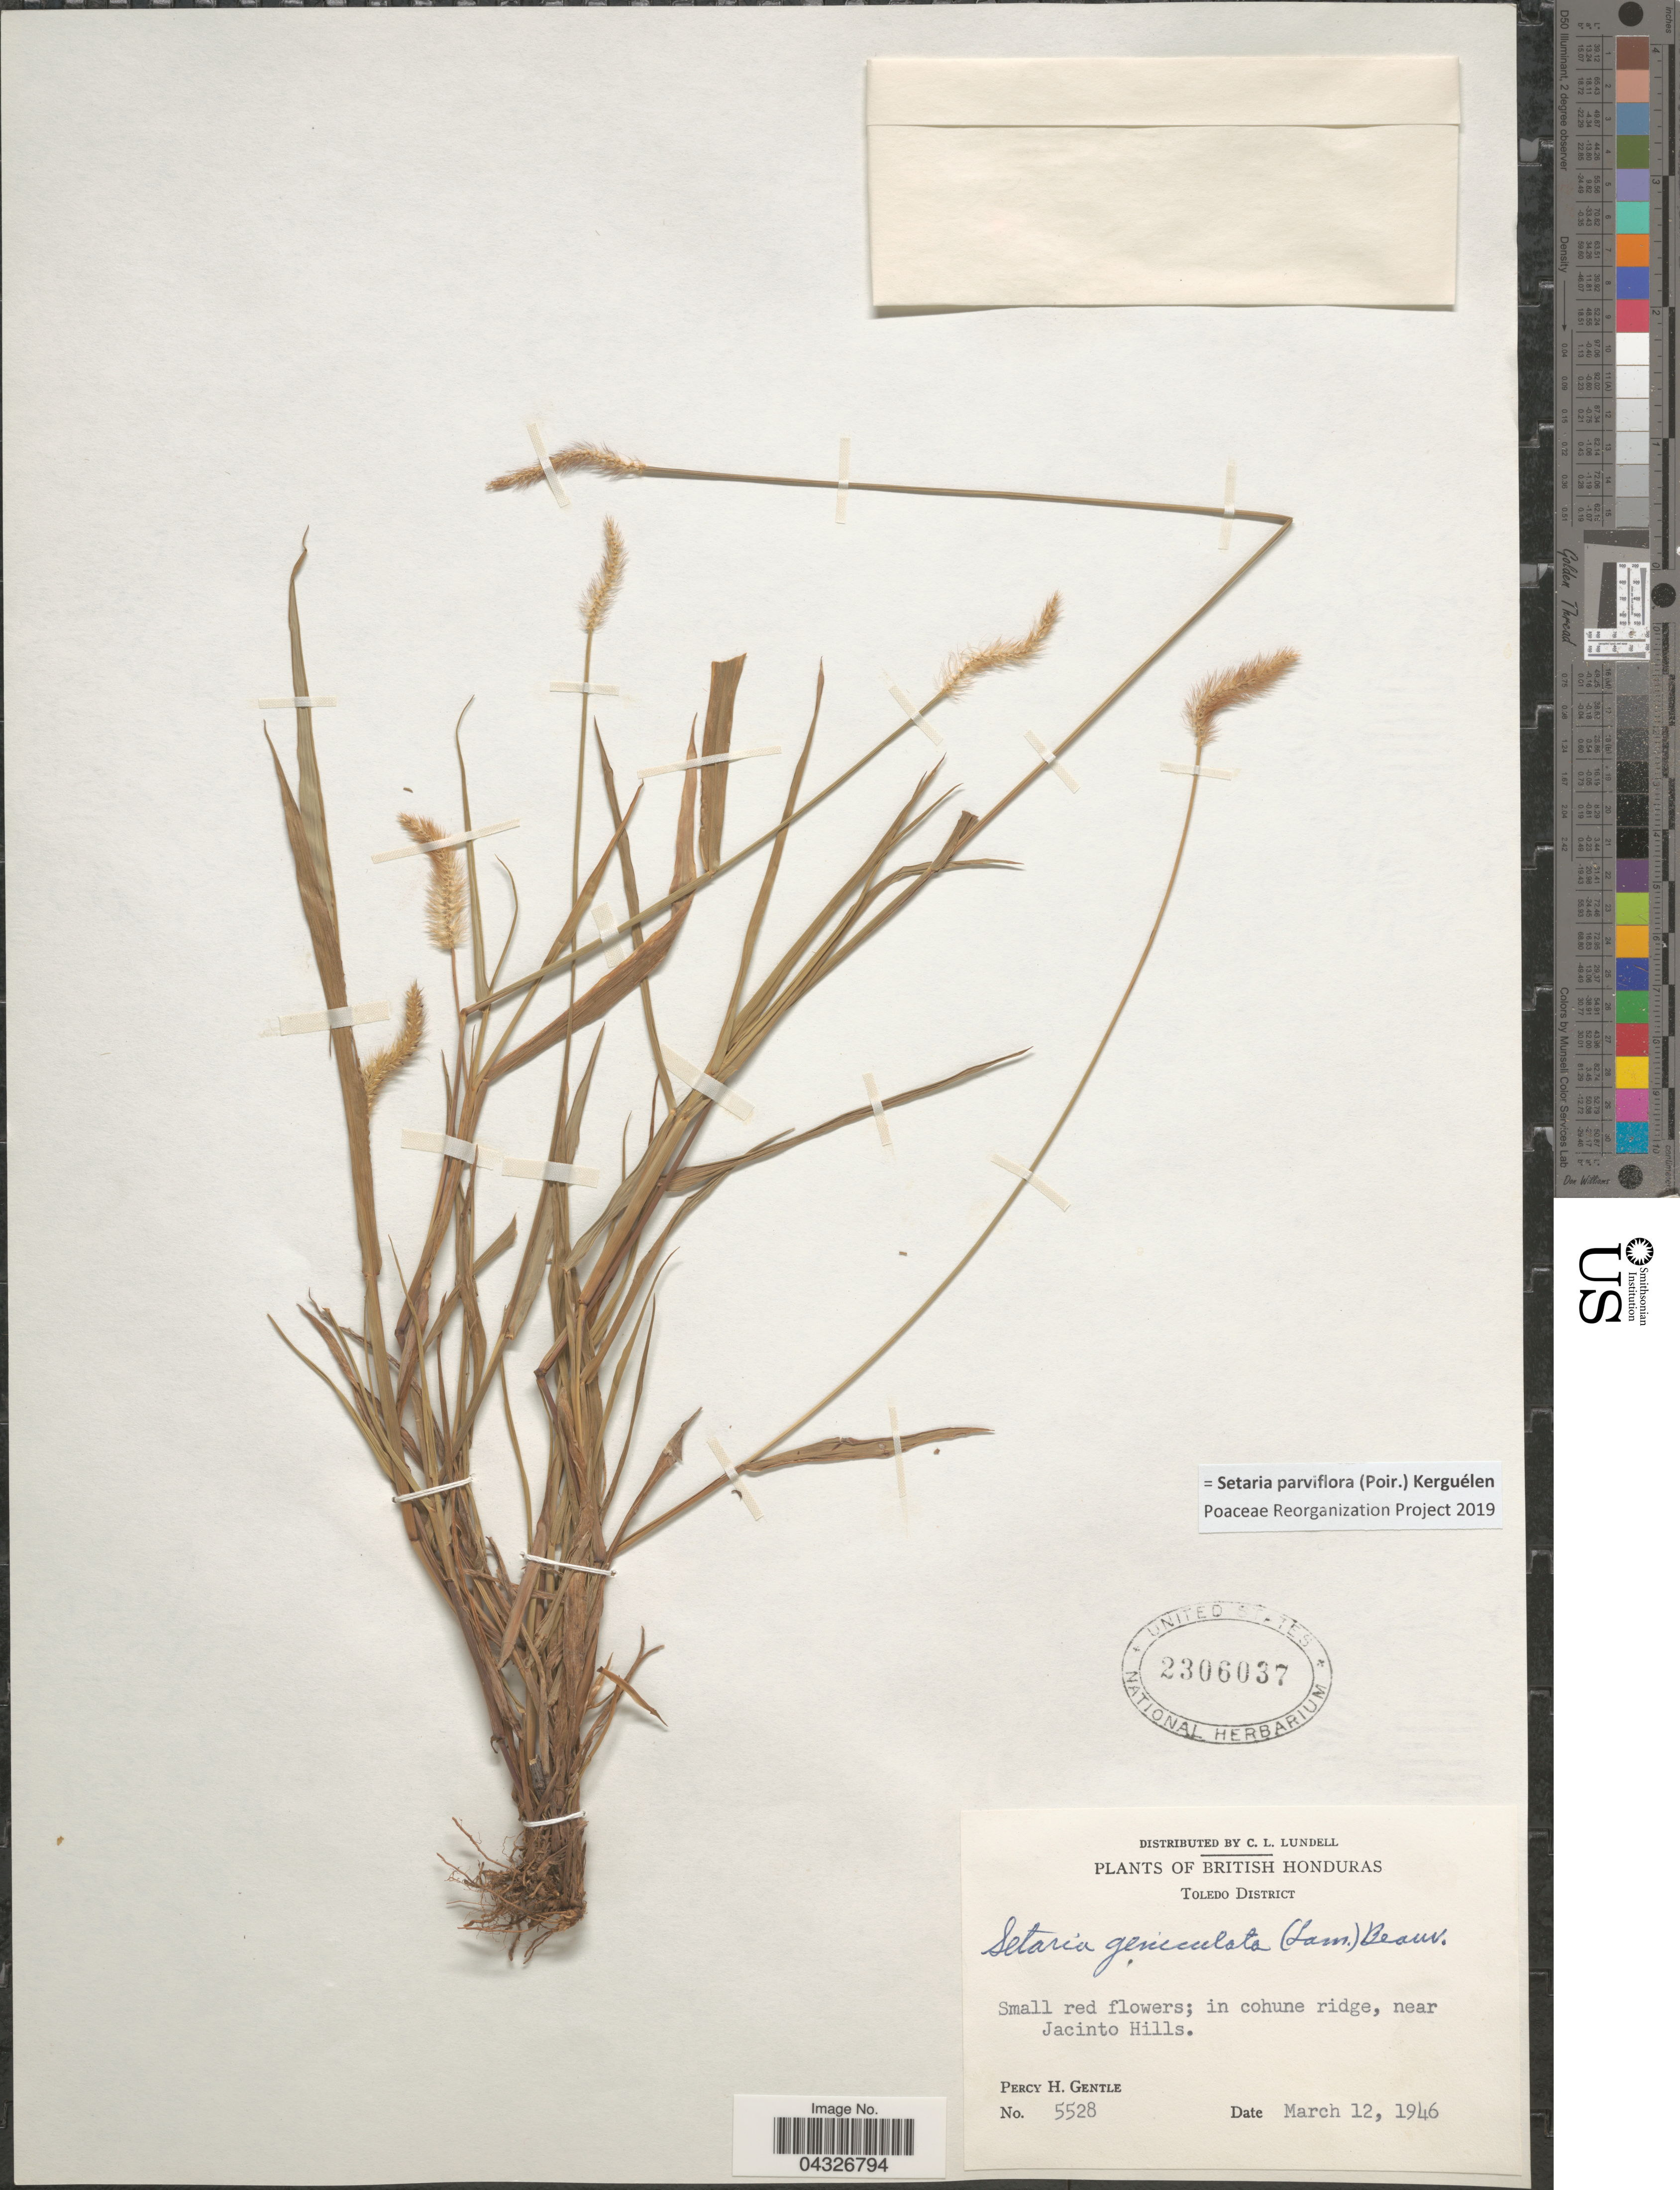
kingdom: Plantae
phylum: Tracheophyta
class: Liliopsida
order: Poales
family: Poaceae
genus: Setaria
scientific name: Setaria parviflora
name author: (Poir.) Kerguélen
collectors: P. H. Gentle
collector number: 5528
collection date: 1946-03-12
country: Belize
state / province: Toledo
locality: British Honduras. Toledo District. In cohune ridge, near Jacinto Hills.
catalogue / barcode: US 2306037